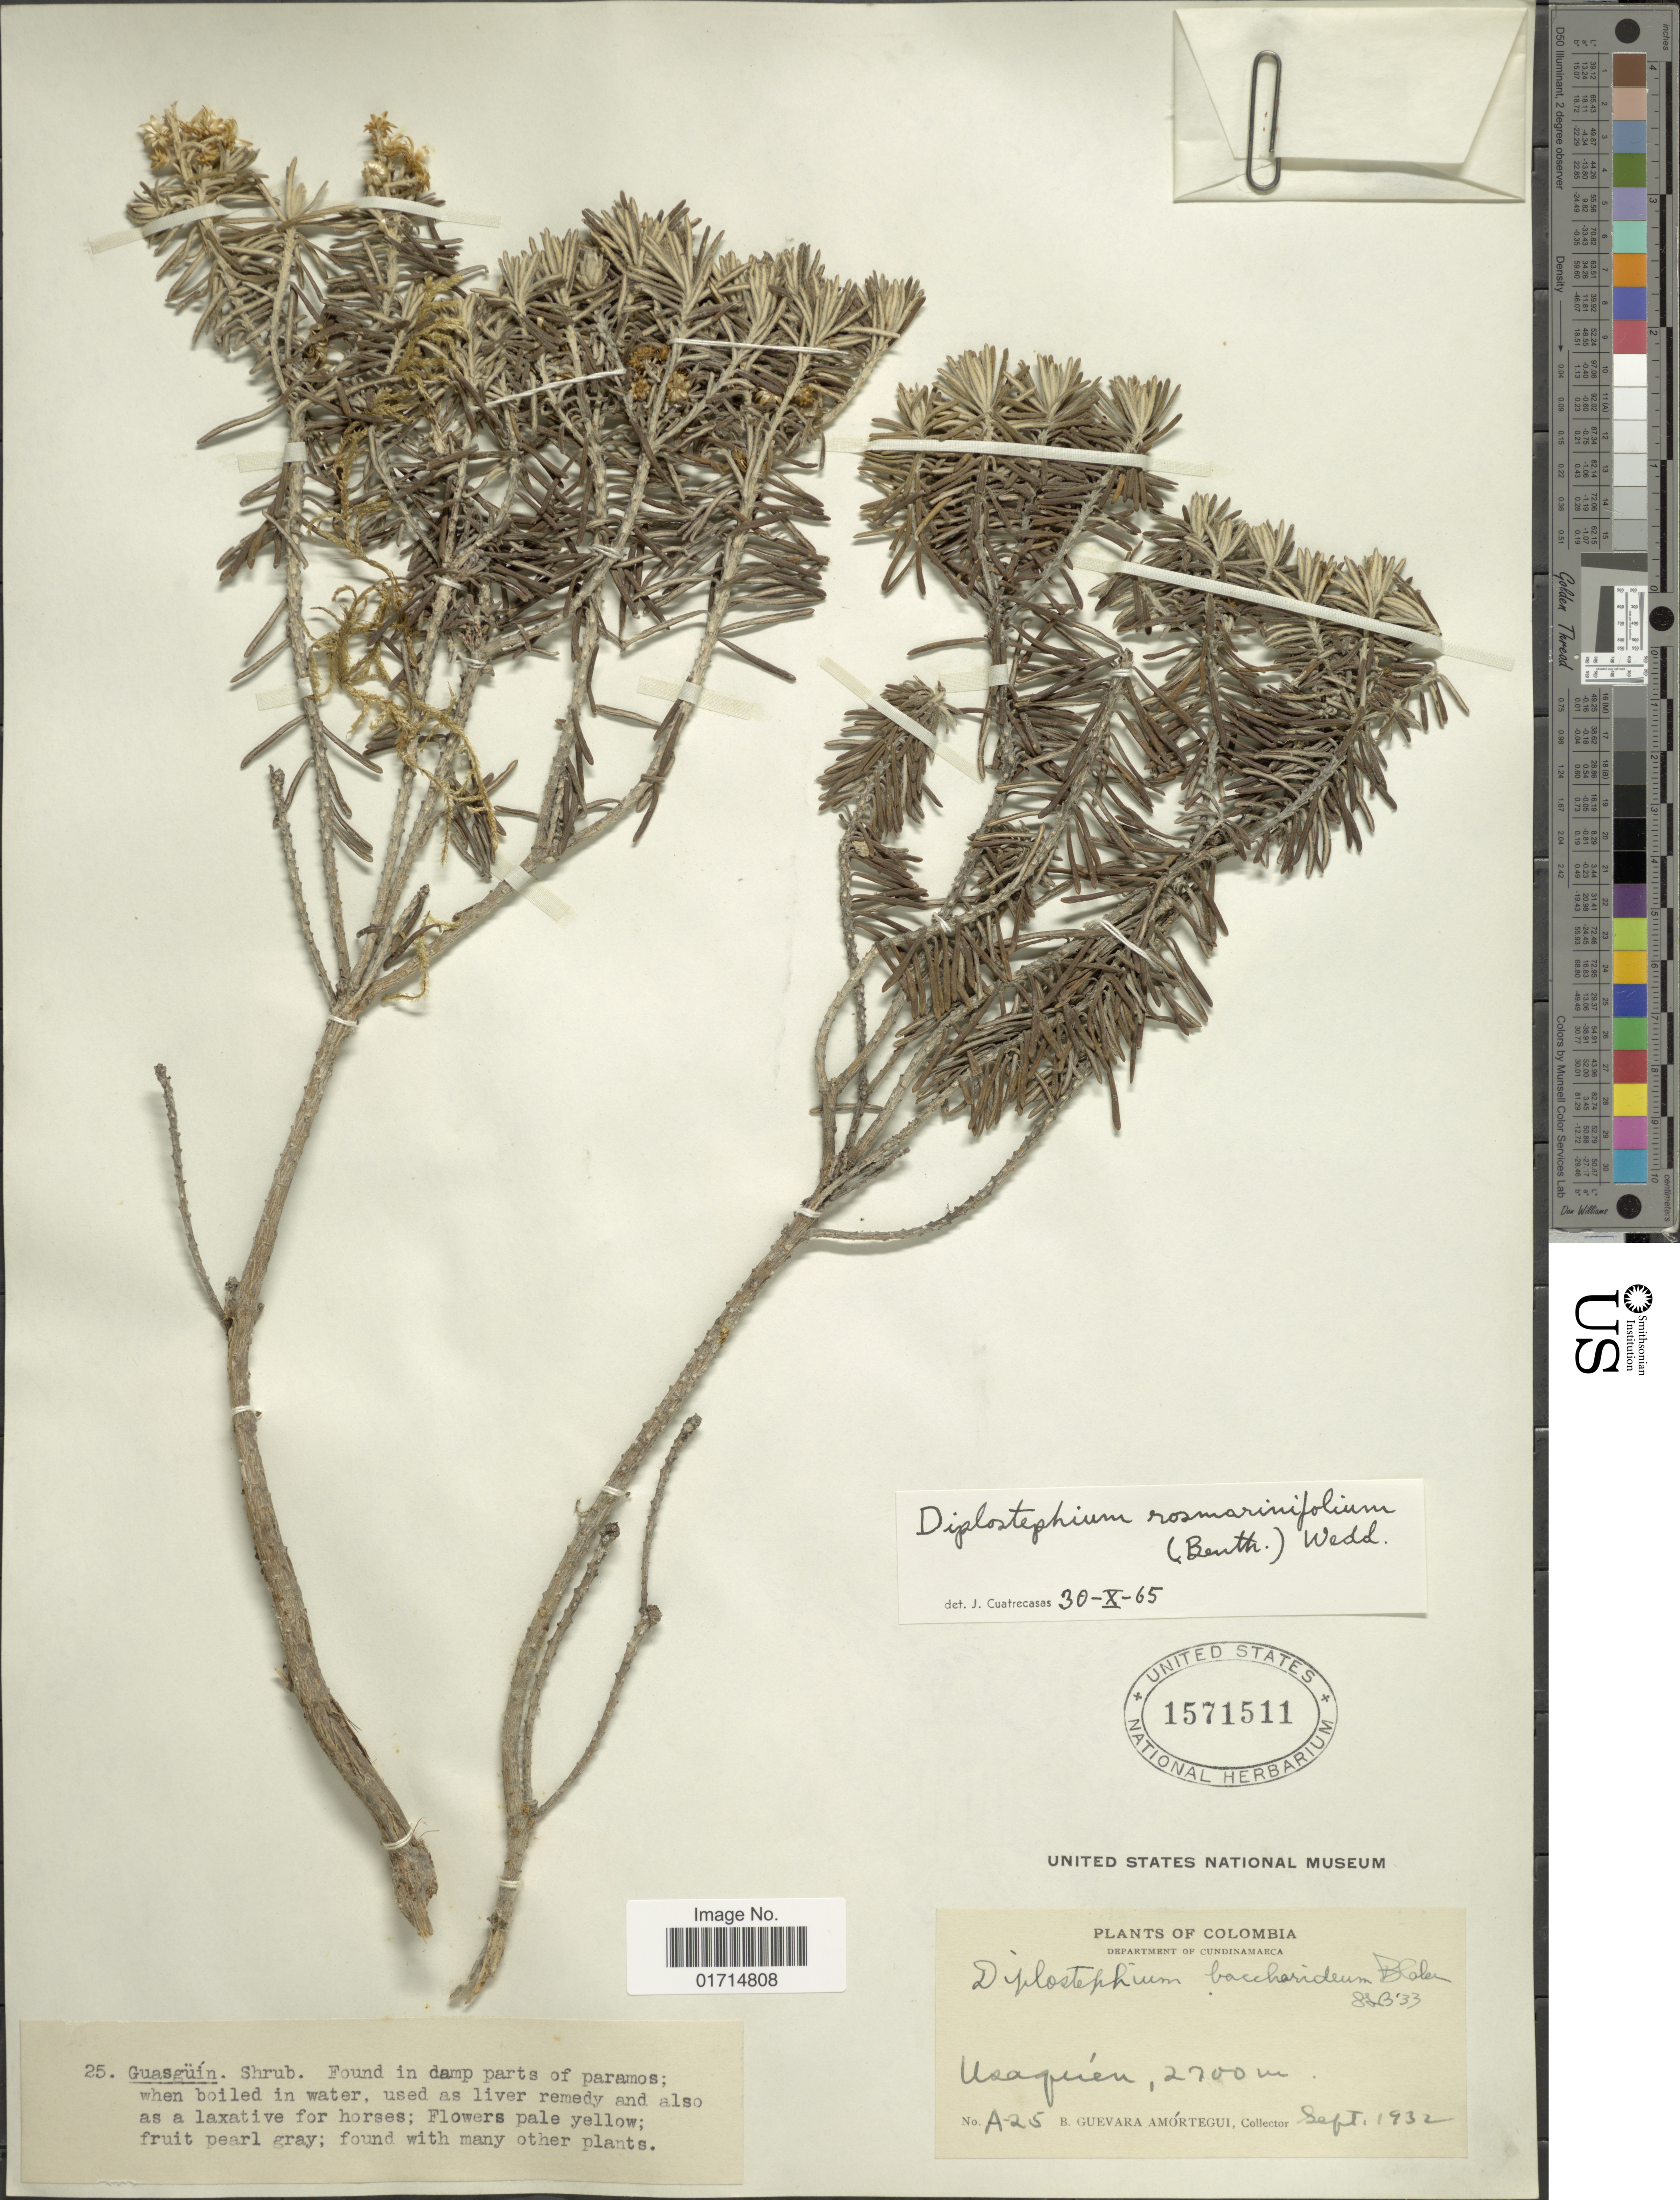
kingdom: Plantae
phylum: Tracheophyta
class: Magnoliopsida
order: Asterales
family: Asteraceae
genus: Diplostephium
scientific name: Diplostephium rosmarinifolium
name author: (Benth.) Wedd.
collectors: B. Guevara Amortegui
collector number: A25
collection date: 1932-09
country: Colombia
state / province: Cundinamarca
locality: Colombia. Department of Cundinamarca. Usaquen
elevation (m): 2700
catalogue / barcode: US 1571511